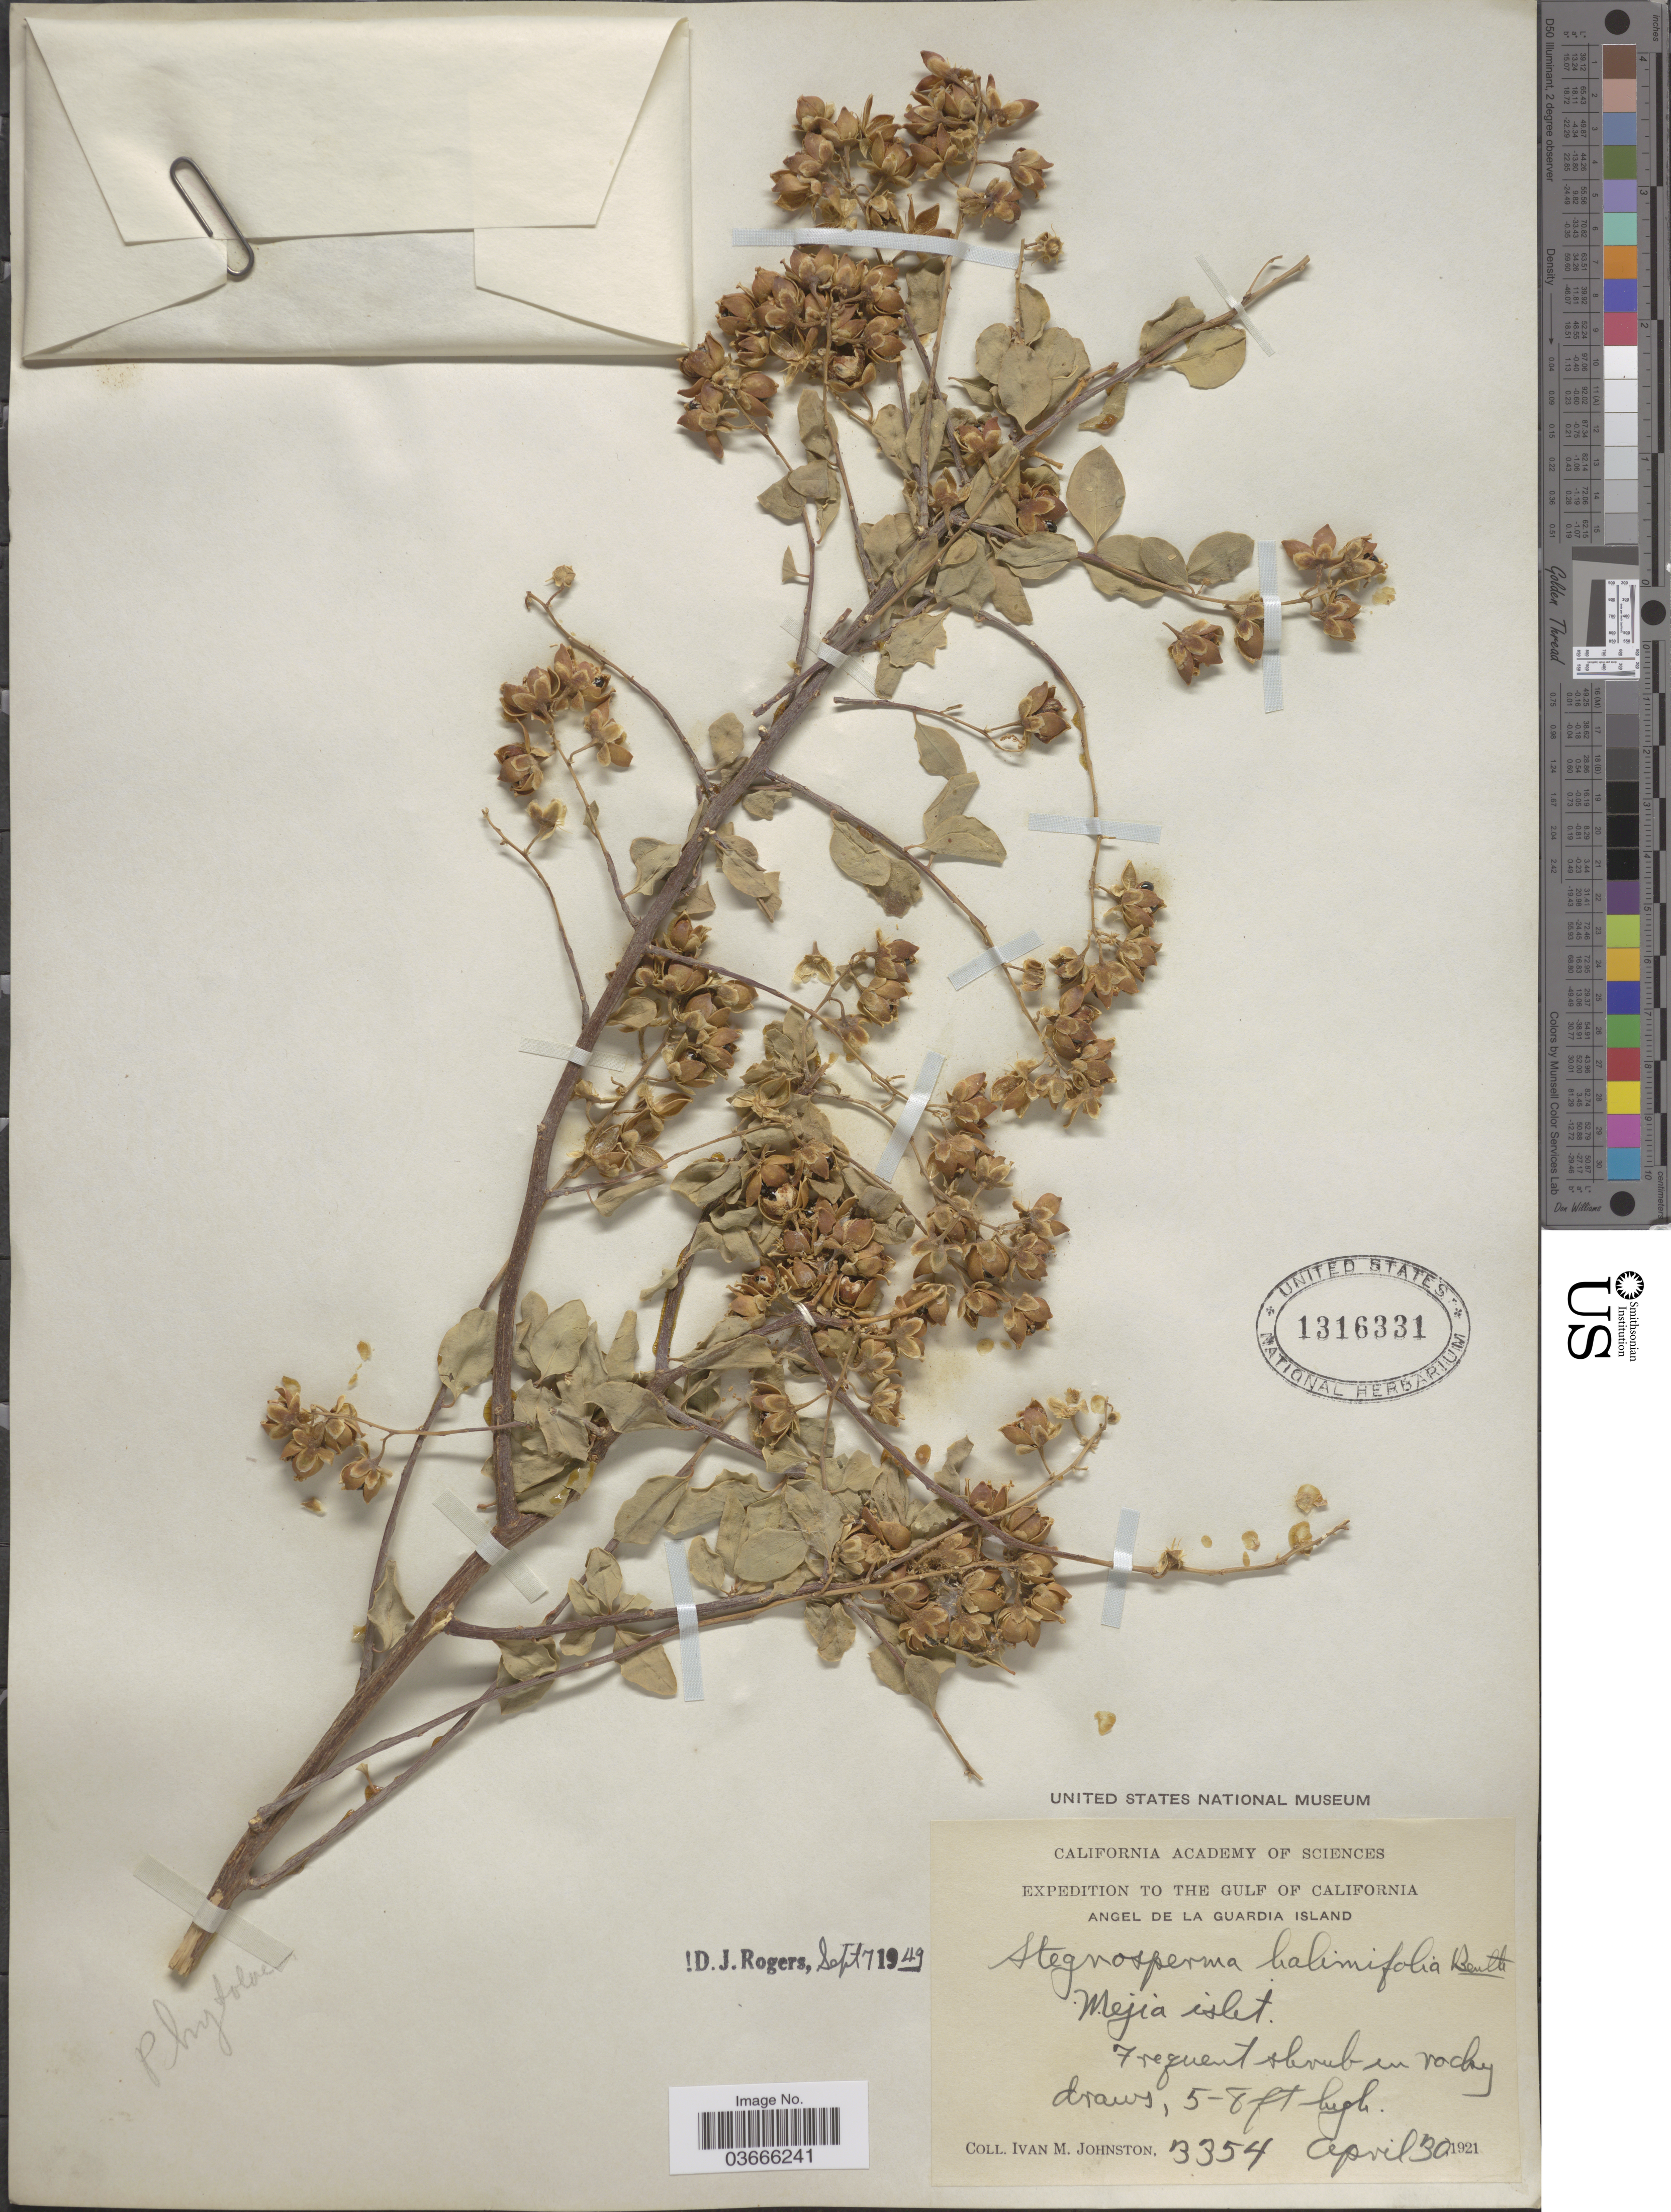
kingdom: Plantae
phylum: Tracheophyta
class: Magnoliopsida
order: Caryophyllales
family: Stegnospermataceae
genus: Stegnosperma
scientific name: Stegnosperma halimifolium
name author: Benth.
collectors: I.M. Johnston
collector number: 3354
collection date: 1921-04-30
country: Mexico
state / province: Baja California Norte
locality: The Gulf of California. Angel de La Guardia Island. Mejia islet.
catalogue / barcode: US 1316331